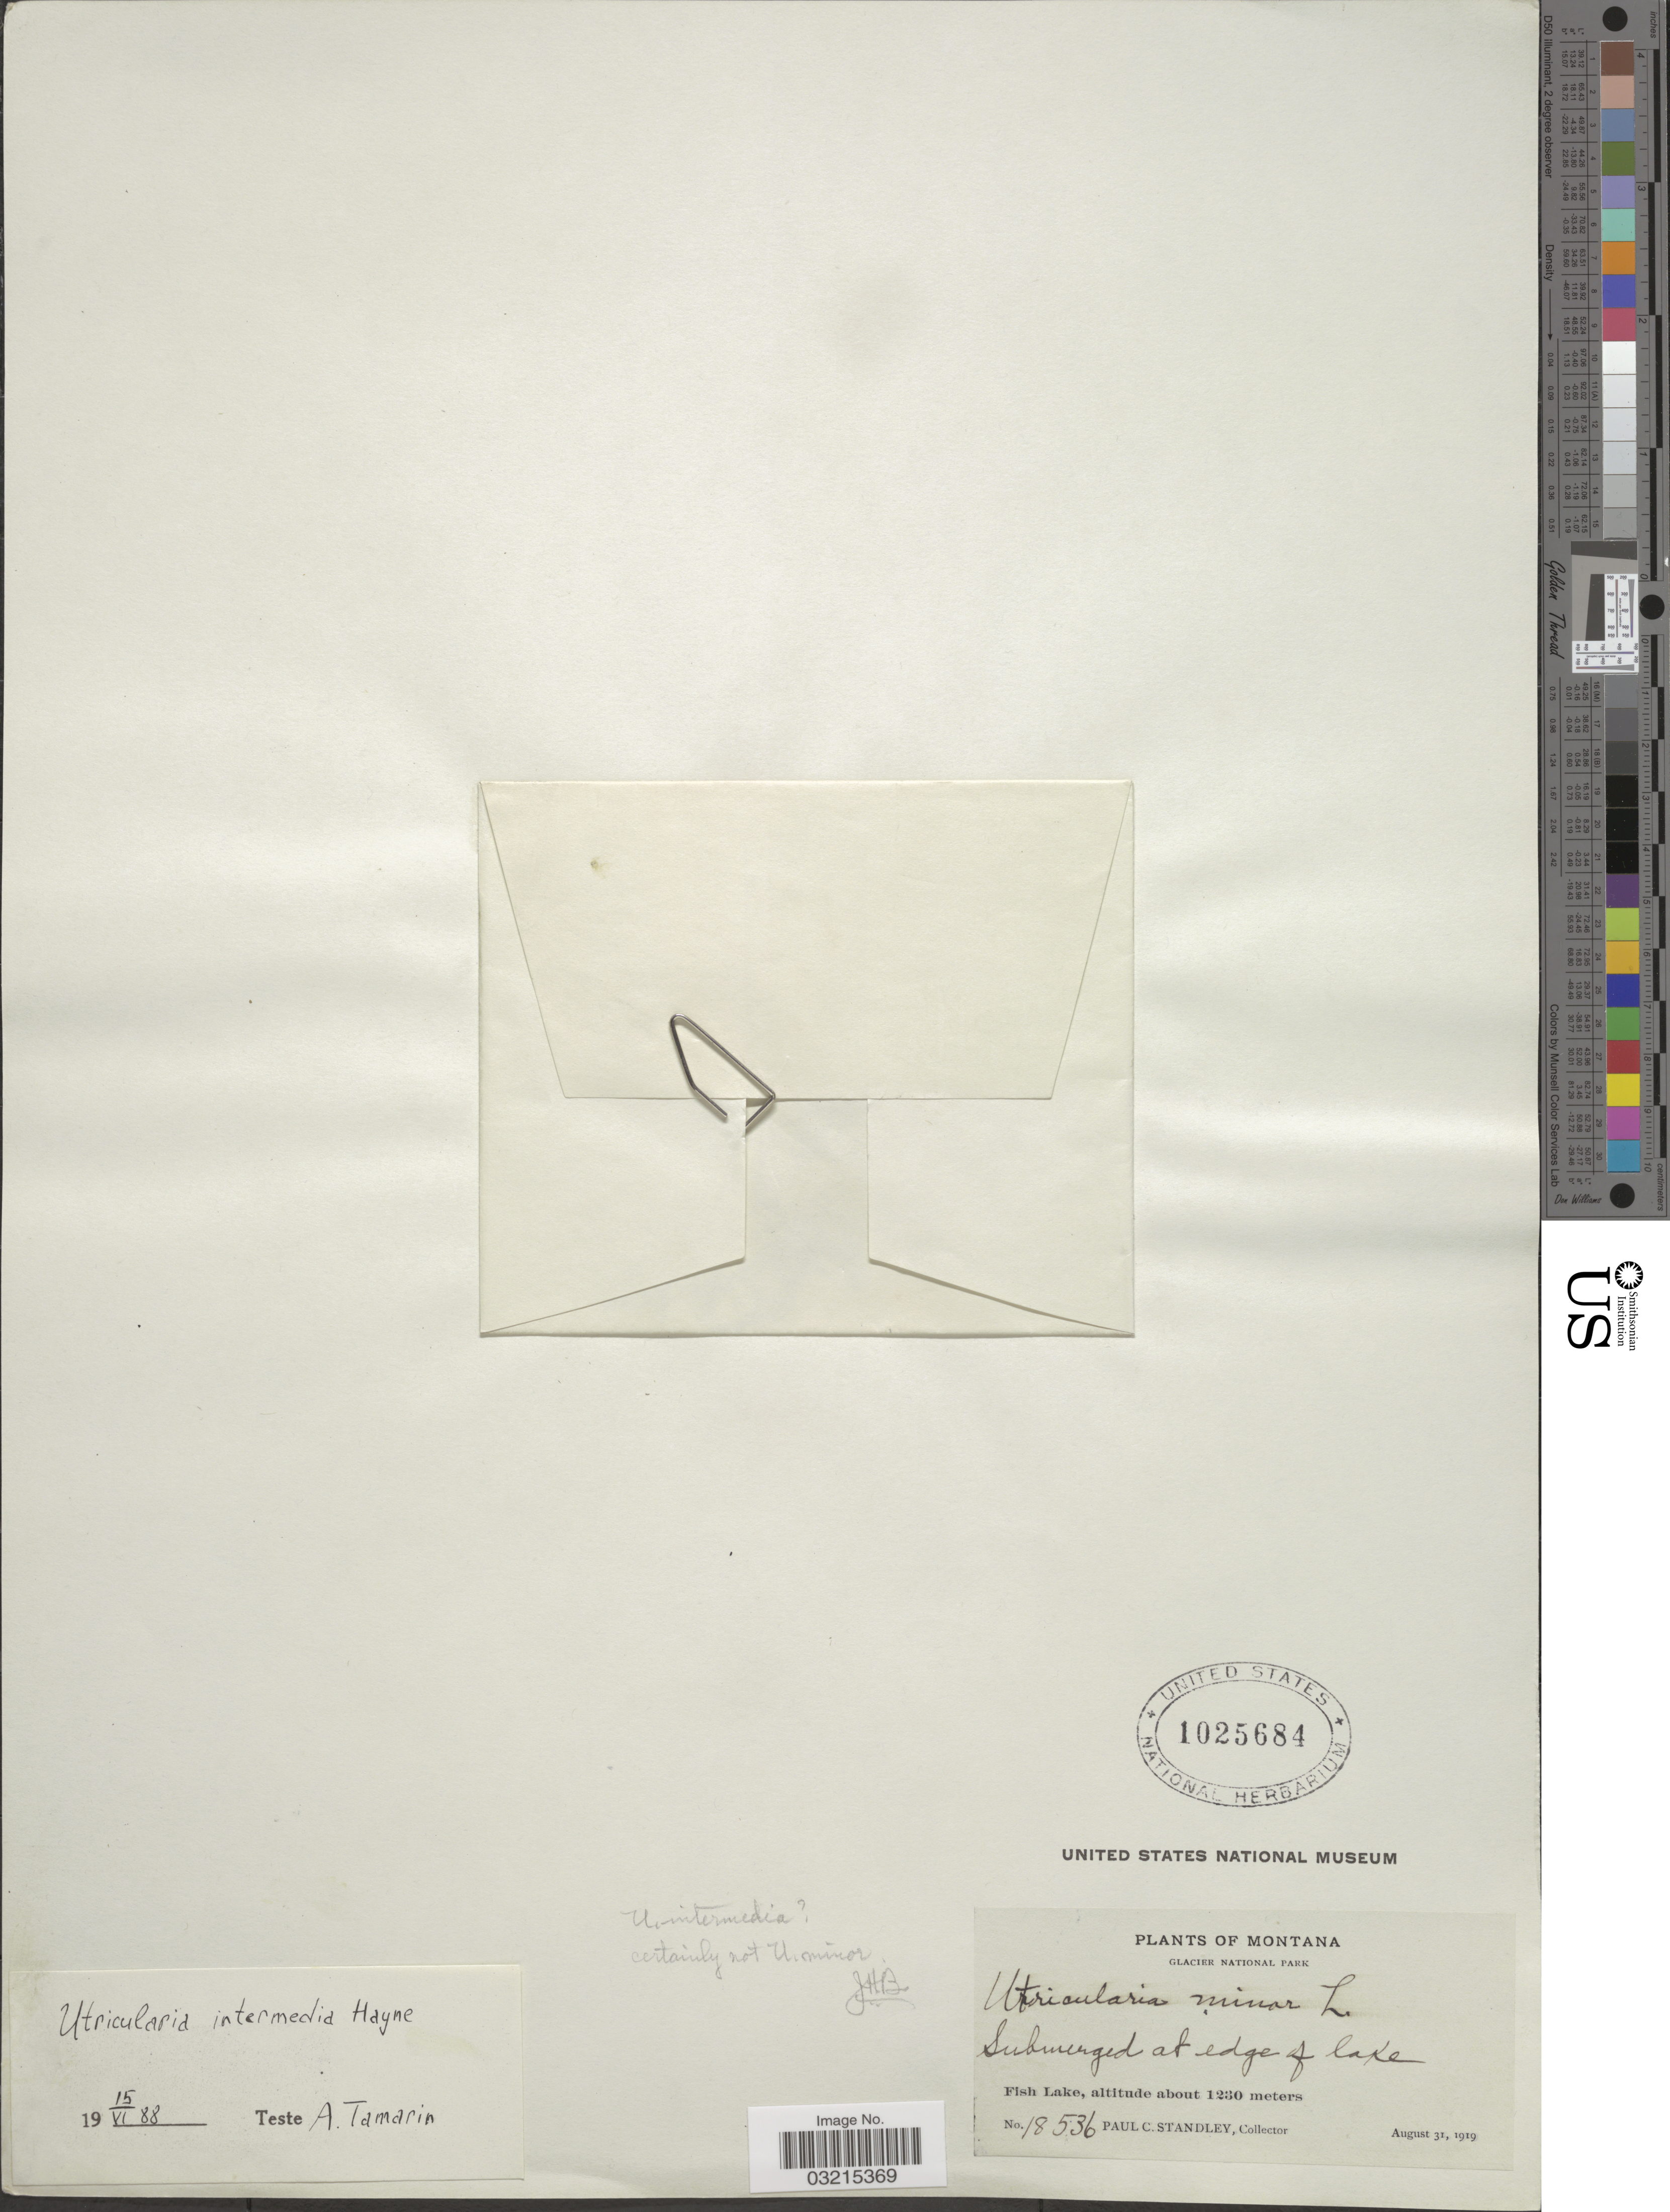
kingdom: Plantae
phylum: Tracheophyta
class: Magnoliopsida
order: Lamiales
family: Lentibulariaceae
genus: Utricularia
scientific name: Utricularia minor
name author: L.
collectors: P. C. Standley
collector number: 18536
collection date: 1919-08-31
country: United States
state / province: Montana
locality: Glacier National Park. Submerged at edge of lake. Fish Lake.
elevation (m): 1230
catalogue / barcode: US 1025684